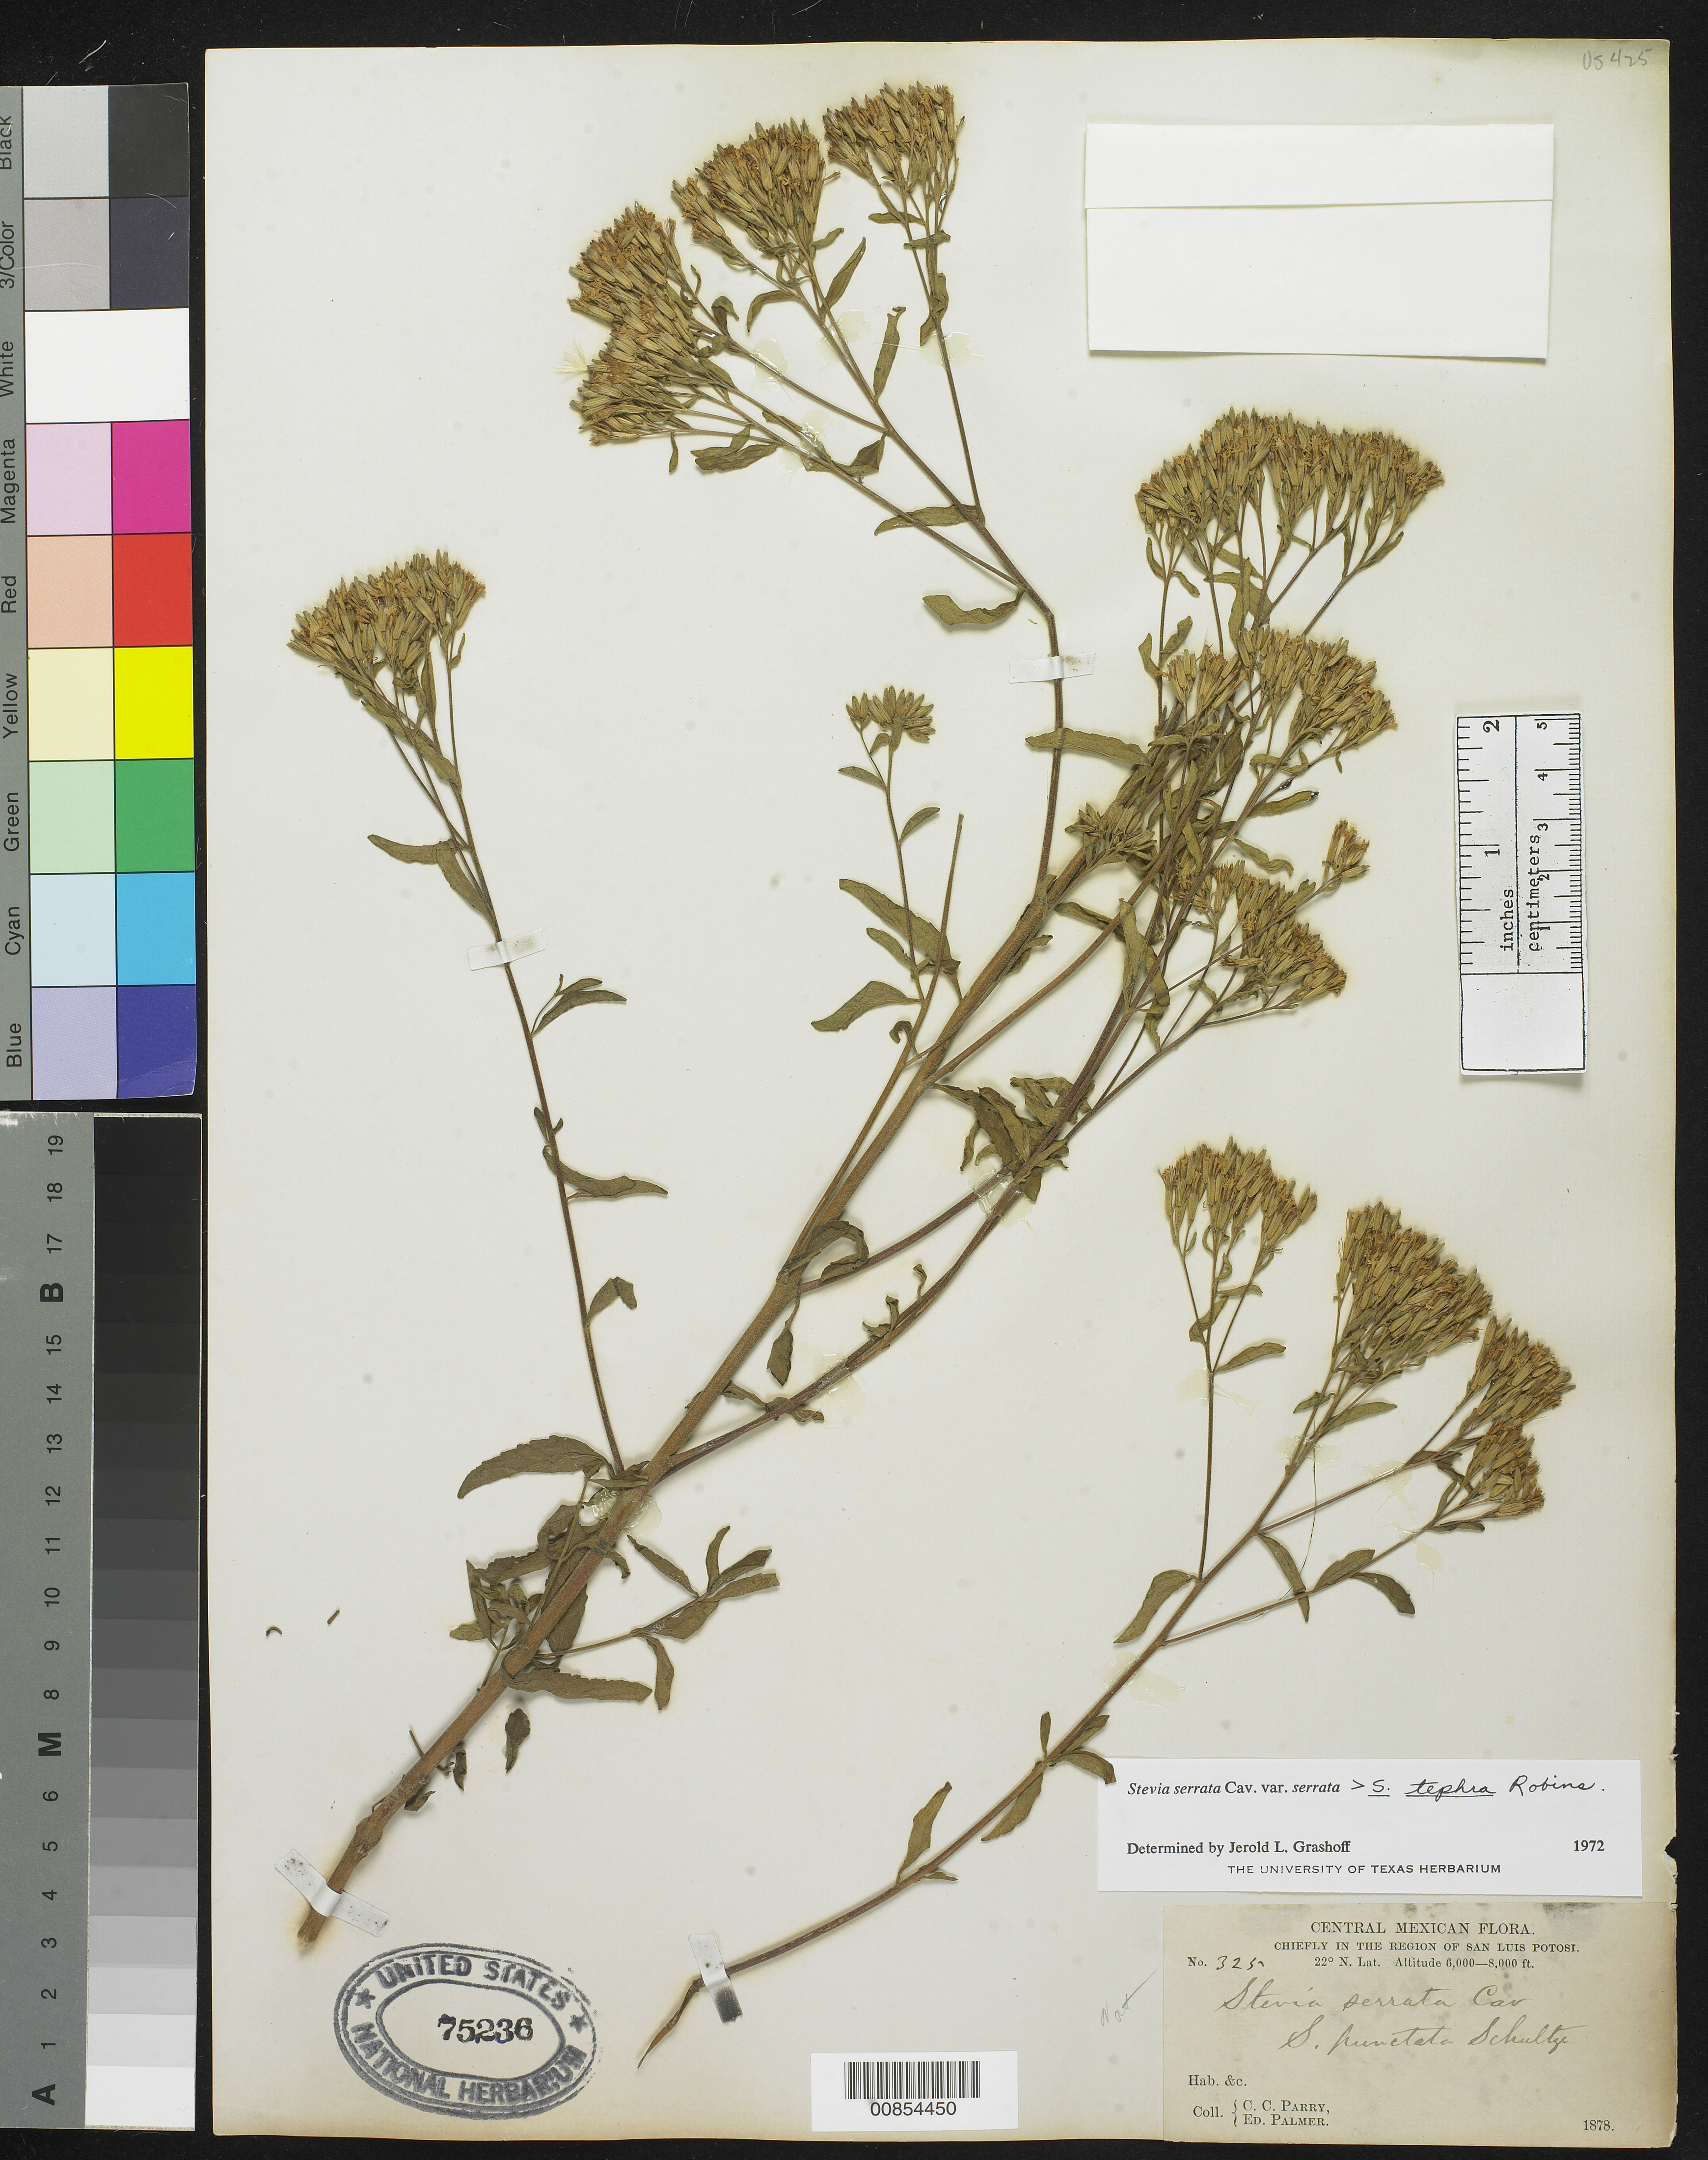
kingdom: Plantae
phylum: Tracheophyta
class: Magnoliopsida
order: Asterales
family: Asteraceae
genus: Stevia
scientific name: Stevia serrata var. serrata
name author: Cav.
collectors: C. C. Parry & E. Palmer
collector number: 325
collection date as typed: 1878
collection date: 1878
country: Mexico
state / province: San Luis Potosí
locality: Chiefly in the region of San Luis Potosí.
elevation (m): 1829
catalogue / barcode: US 75236